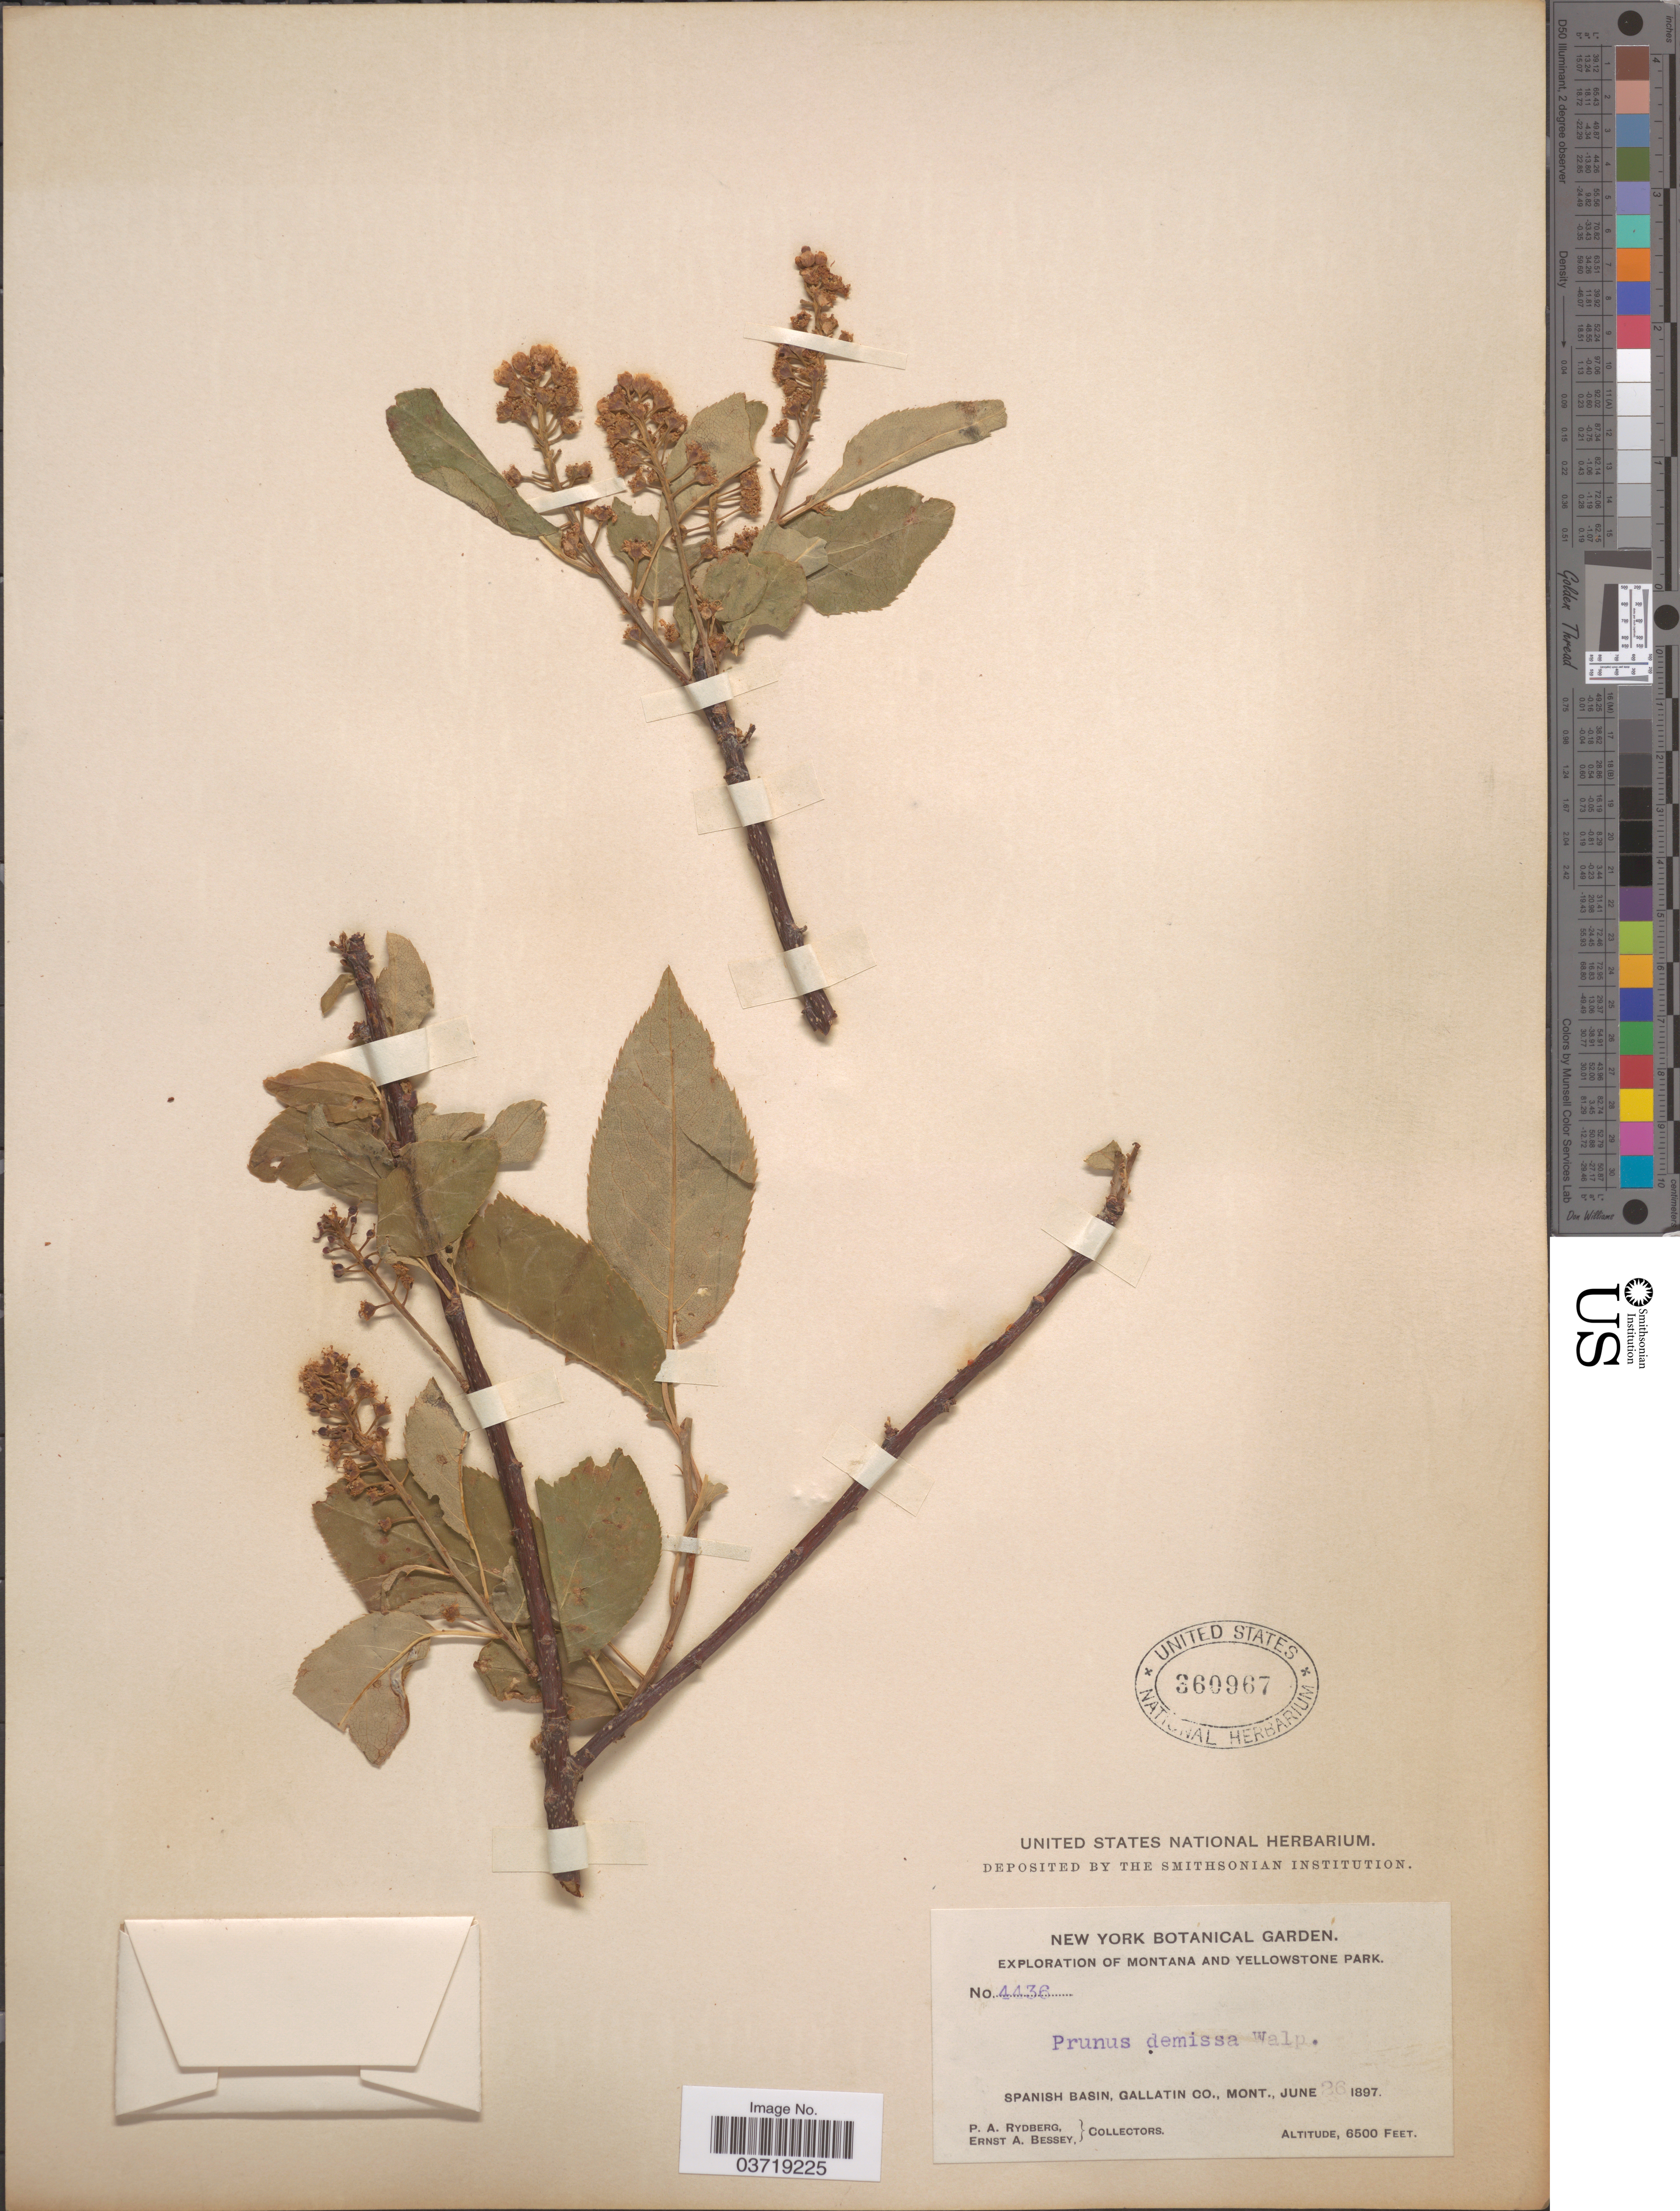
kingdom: Plantae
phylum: Tracheophyta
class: Magnoliopsida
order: Rosales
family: Rosaceae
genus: Prunus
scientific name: Prunus virginiana var. demissa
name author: (Nutt.) Torr.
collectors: P. A. Rydberg & E. A. Bessey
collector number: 4436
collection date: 1897-06-26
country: United States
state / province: Montana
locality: Yellowstone Park. Spanish Basin, Gallatin Co.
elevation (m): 1981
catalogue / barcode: US 360967